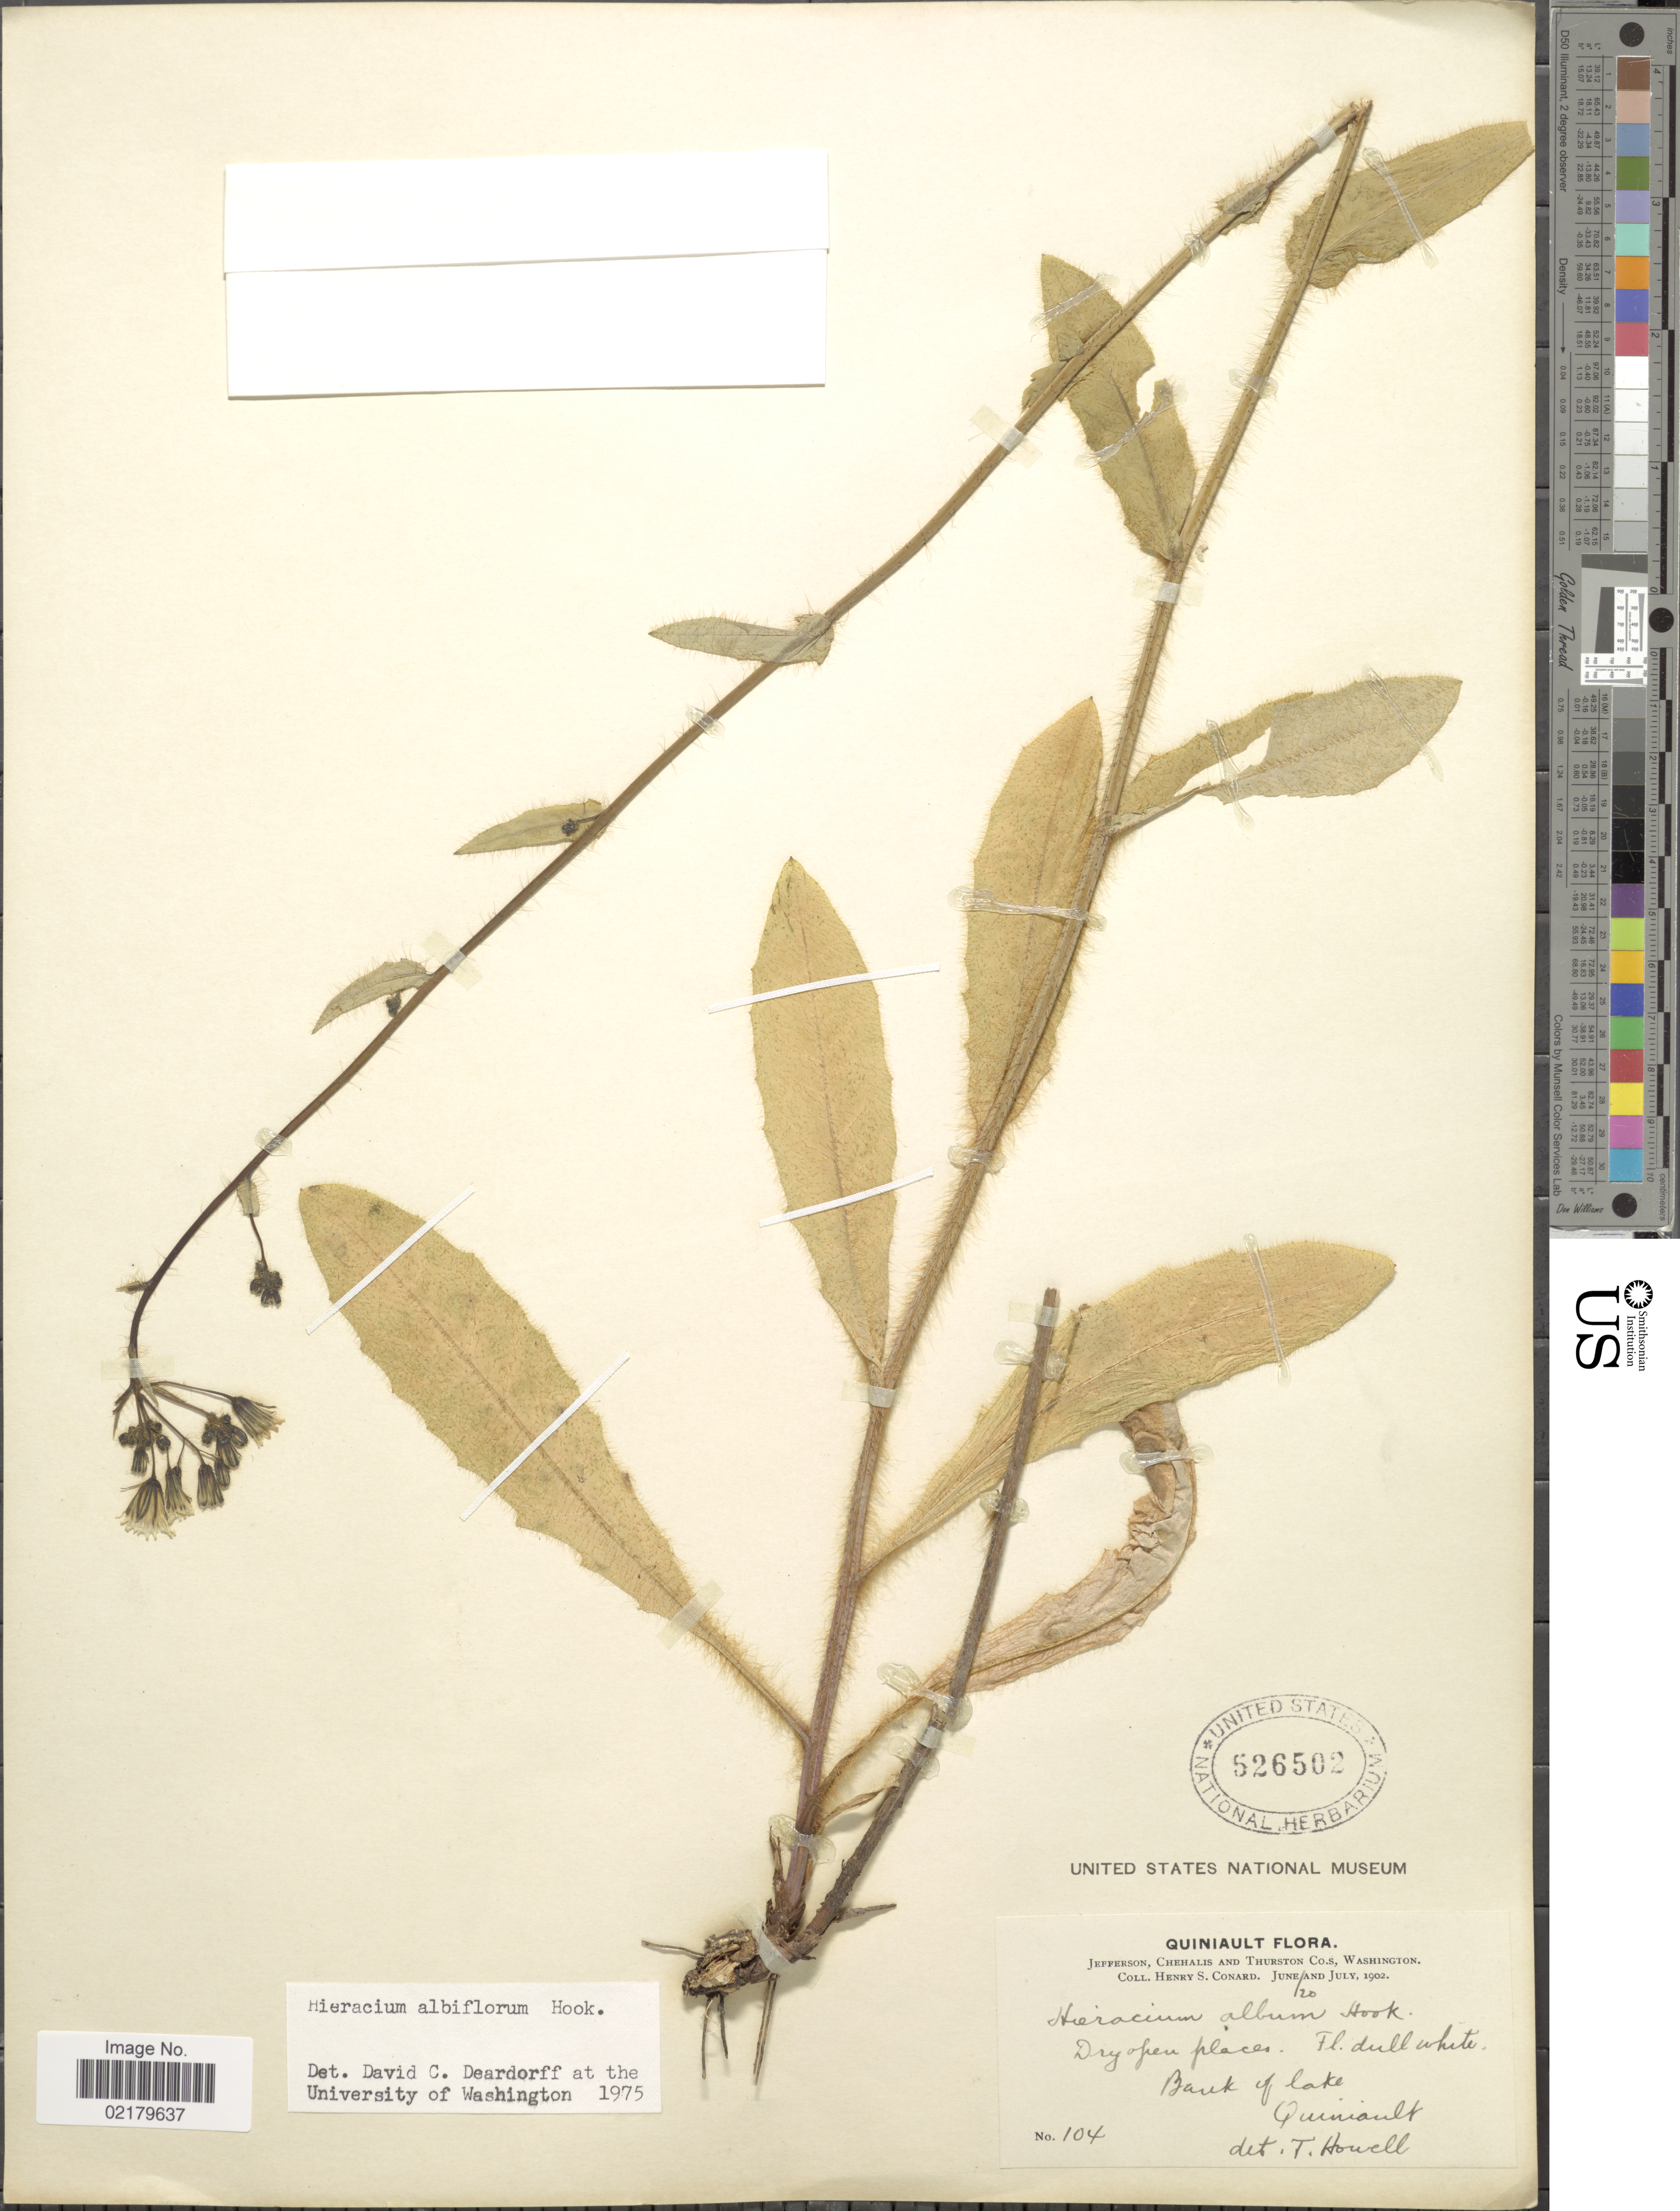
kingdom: Plantae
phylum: Tracheophyta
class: Magnoliopsida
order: Asterales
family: Asteraceae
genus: Hieracium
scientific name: Hieracium albiflorum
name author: Hook.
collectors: H. S. Conard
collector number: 104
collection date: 1902-06-20/1902-07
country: United States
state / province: Washington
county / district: Grays Harbor / Thurston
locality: Quiniault, Jefferson, Chehalis and Thurstone Co.s, Dry open places, Bank of Lake Quiniault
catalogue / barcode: US 526502